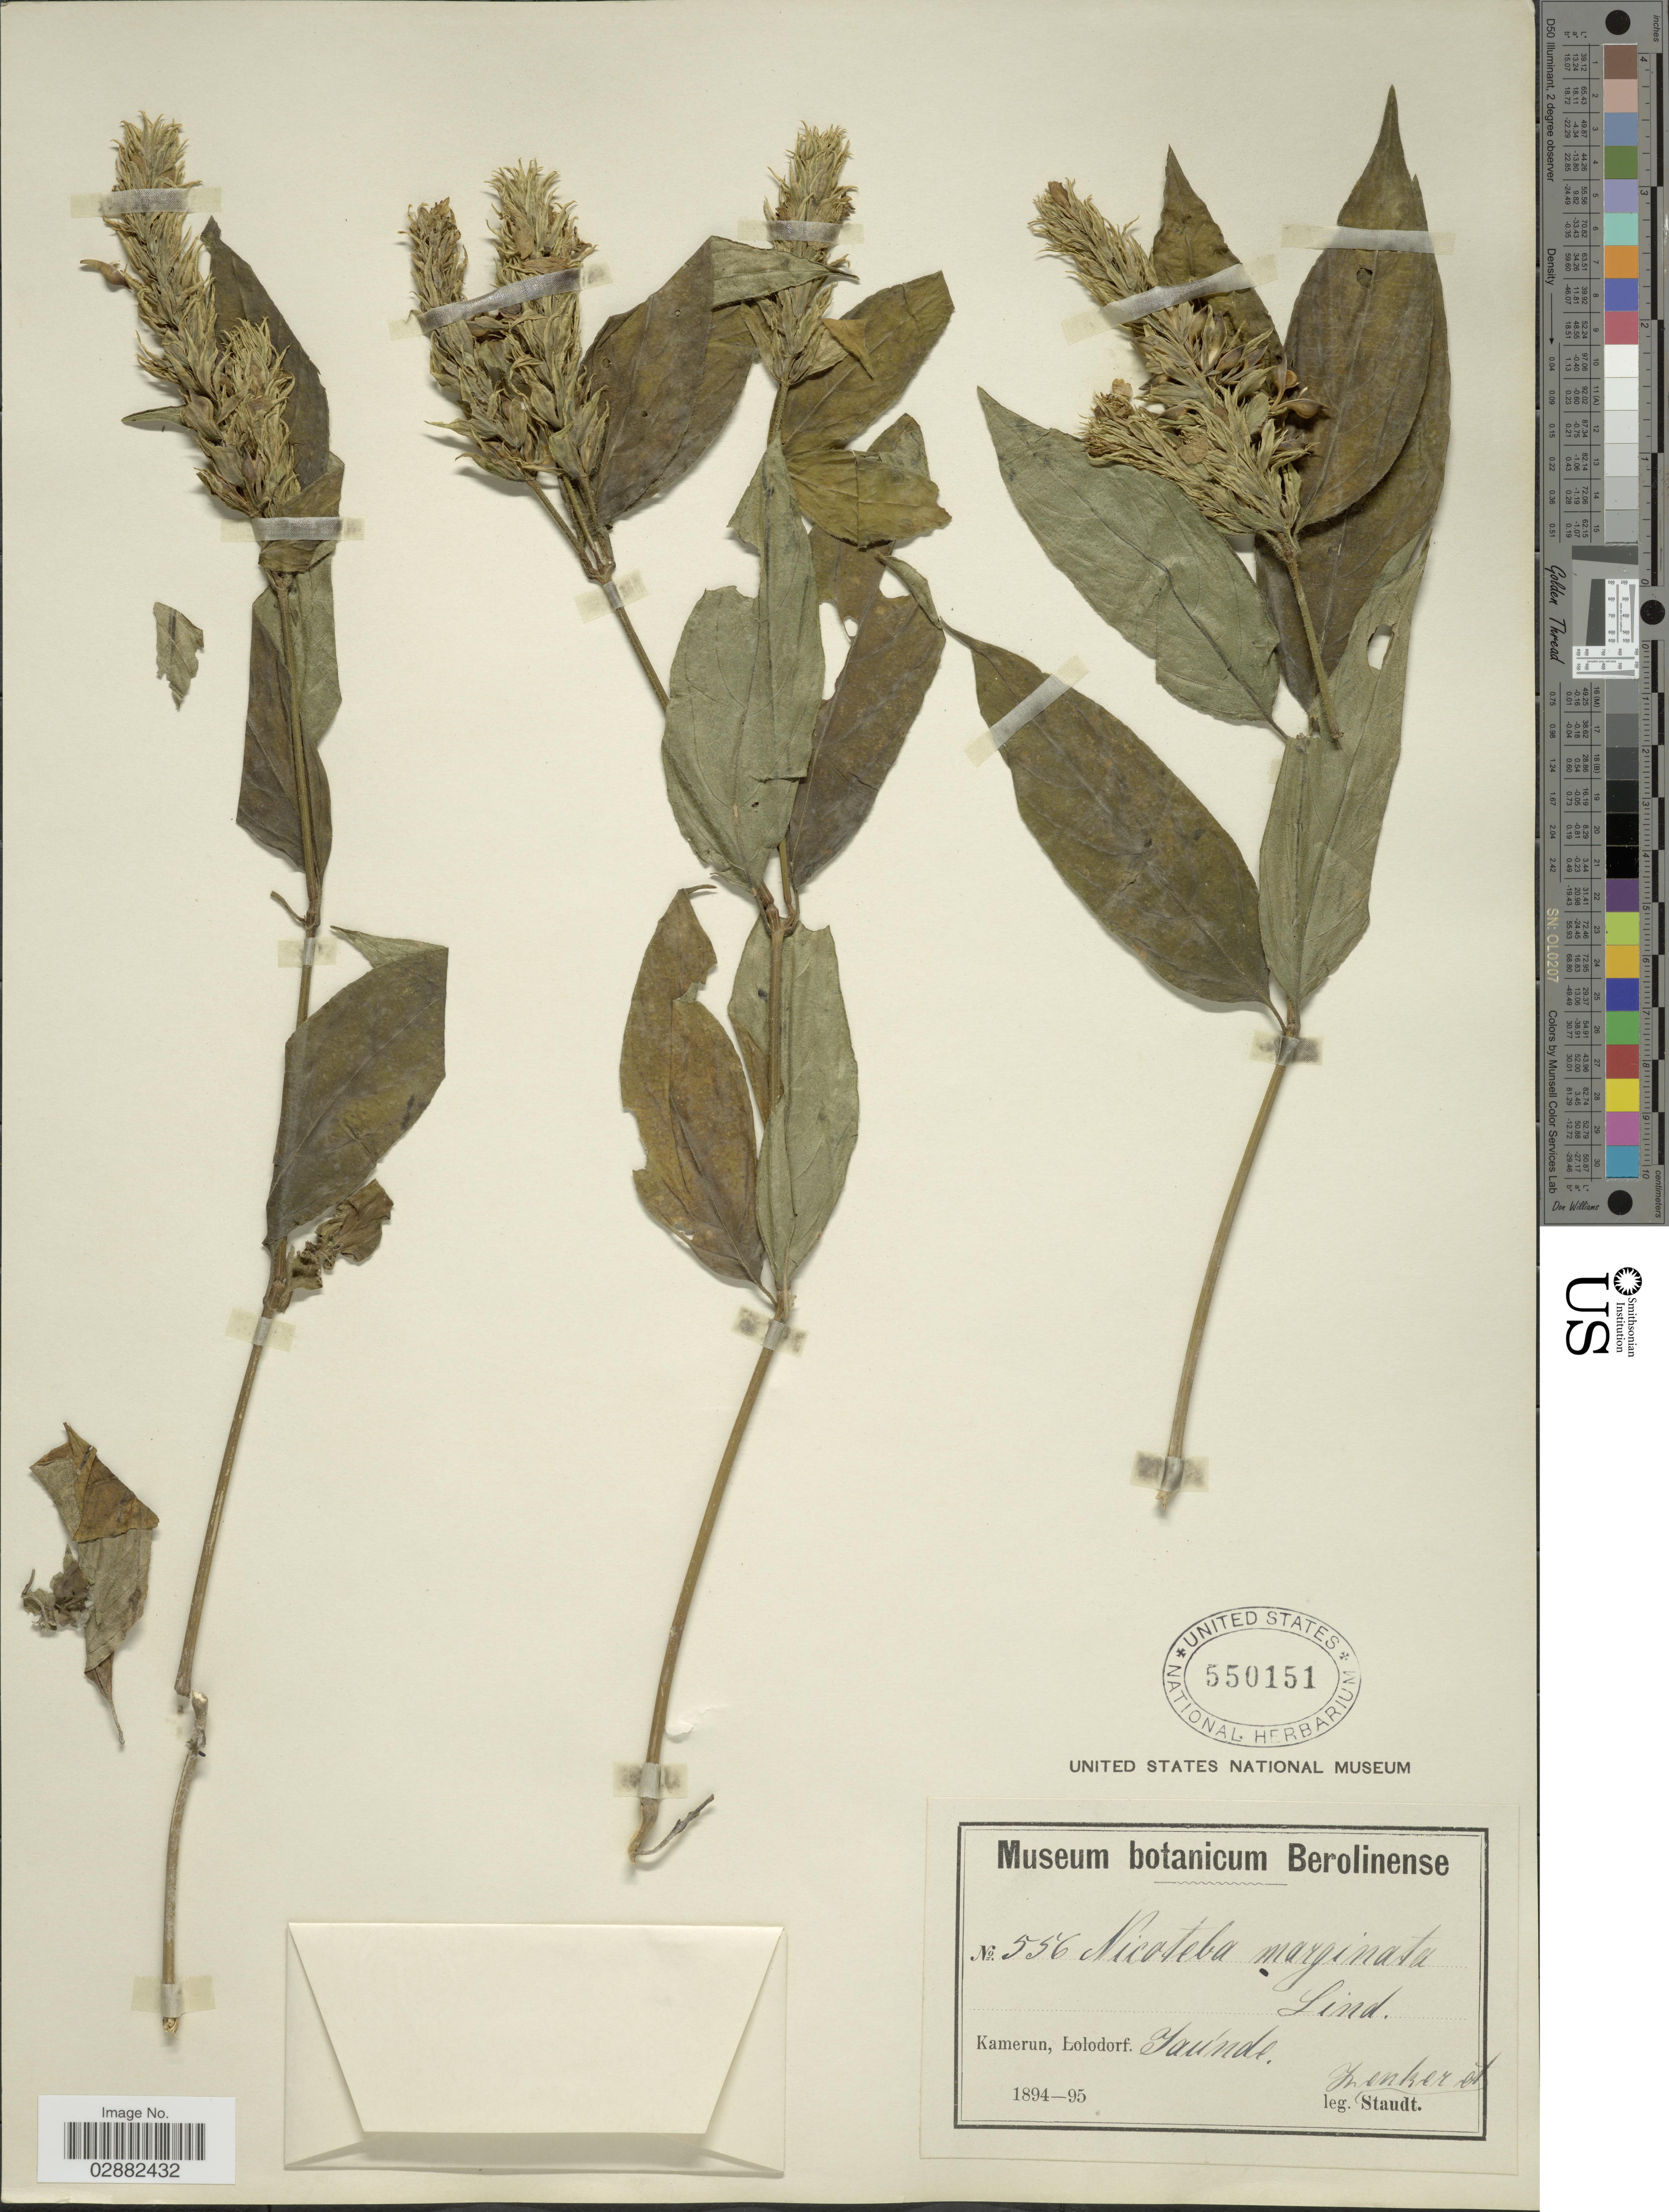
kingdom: Plantae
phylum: Tracheophyta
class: Magnoliopsida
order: Lamiales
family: Acanthaceae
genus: Justicia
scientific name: Justicia marginata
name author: Lindau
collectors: Zenker, -- & -. Staudt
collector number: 556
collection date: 1894/1895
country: Cameroon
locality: Yaúnde.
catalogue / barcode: US 550151